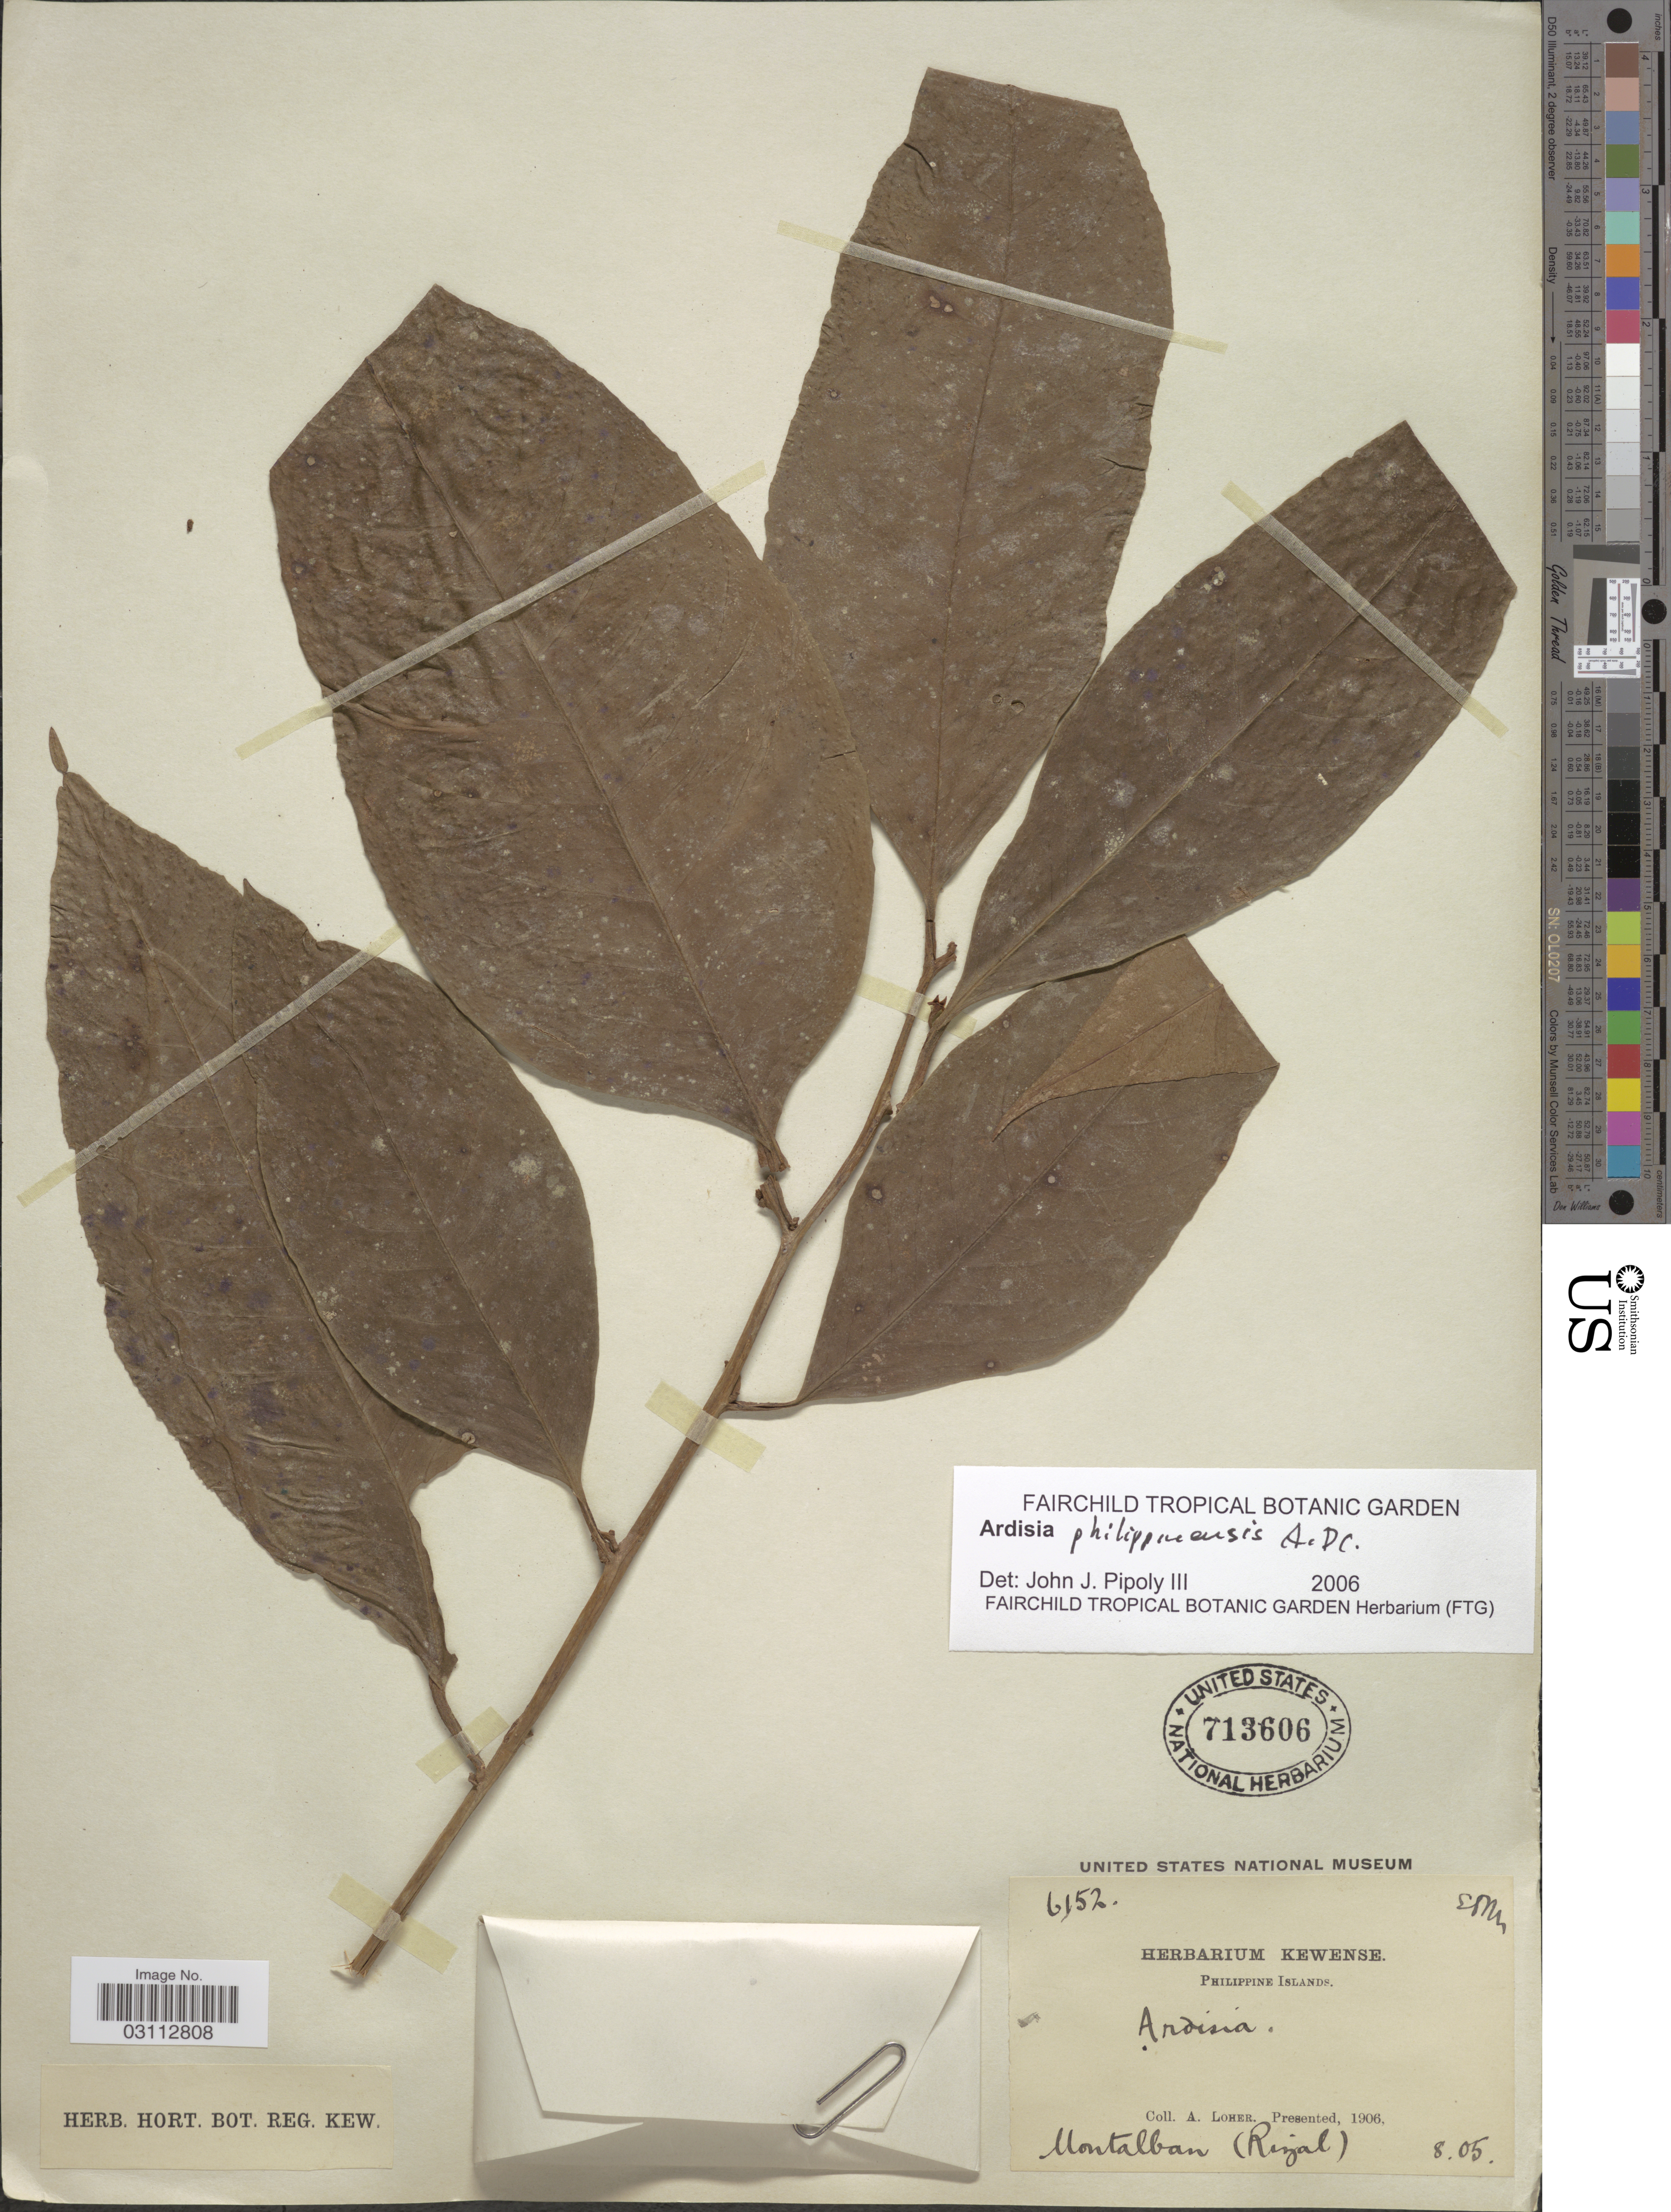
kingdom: Plantae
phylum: Tracheophyta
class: Magnoliopsida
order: Ericales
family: Primulaceae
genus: Ardisia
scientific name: Ardisia philippinensis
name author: A. DC.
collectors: A. Loher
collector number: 6152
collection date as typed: Transcribed d/m/y: /8/5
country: Philippines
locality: Montalban (Rizal).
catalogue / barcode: US 713606